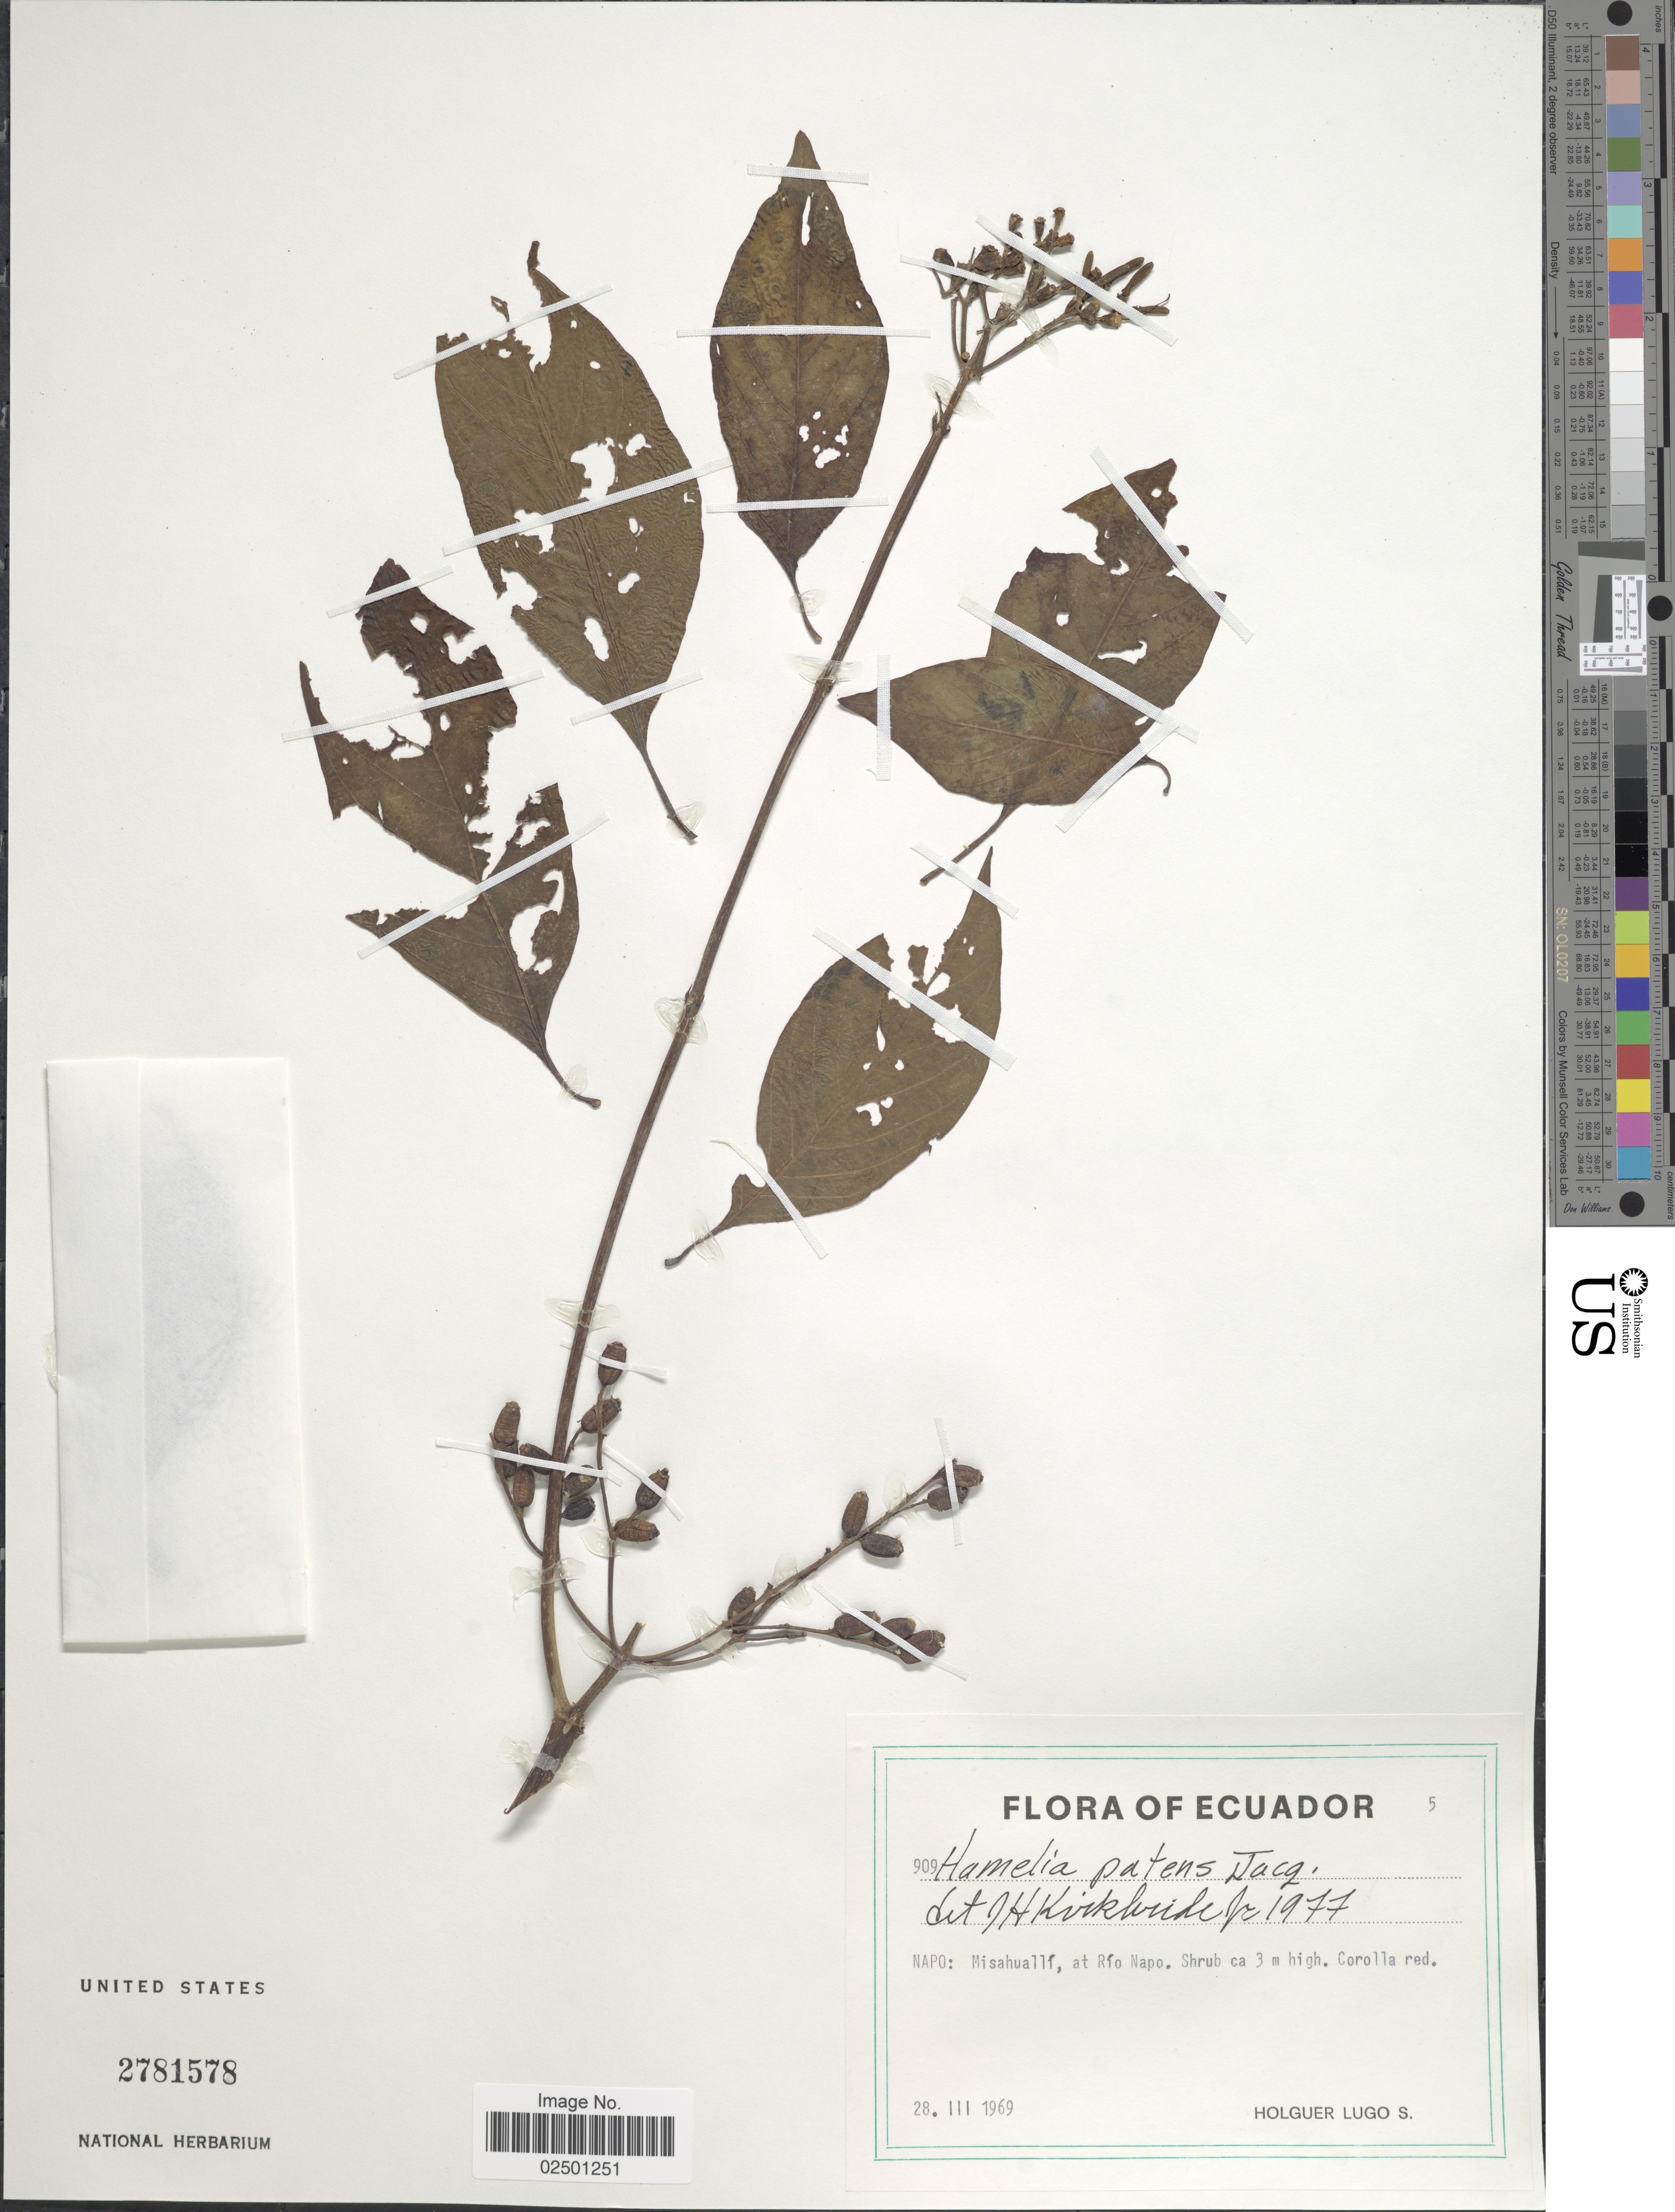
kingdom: Plantae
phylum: Tracheophyta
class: Magnoliopsida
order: Gentianales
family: Rubiaceae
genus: Hamelia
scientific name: Hamelia patens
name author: Jacq.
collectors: H. Lugo S.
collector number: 909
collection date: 1969-03-28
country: Ecuador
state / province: Napo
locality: Misahualli, at Rio Napo.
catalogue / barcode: US 2781578